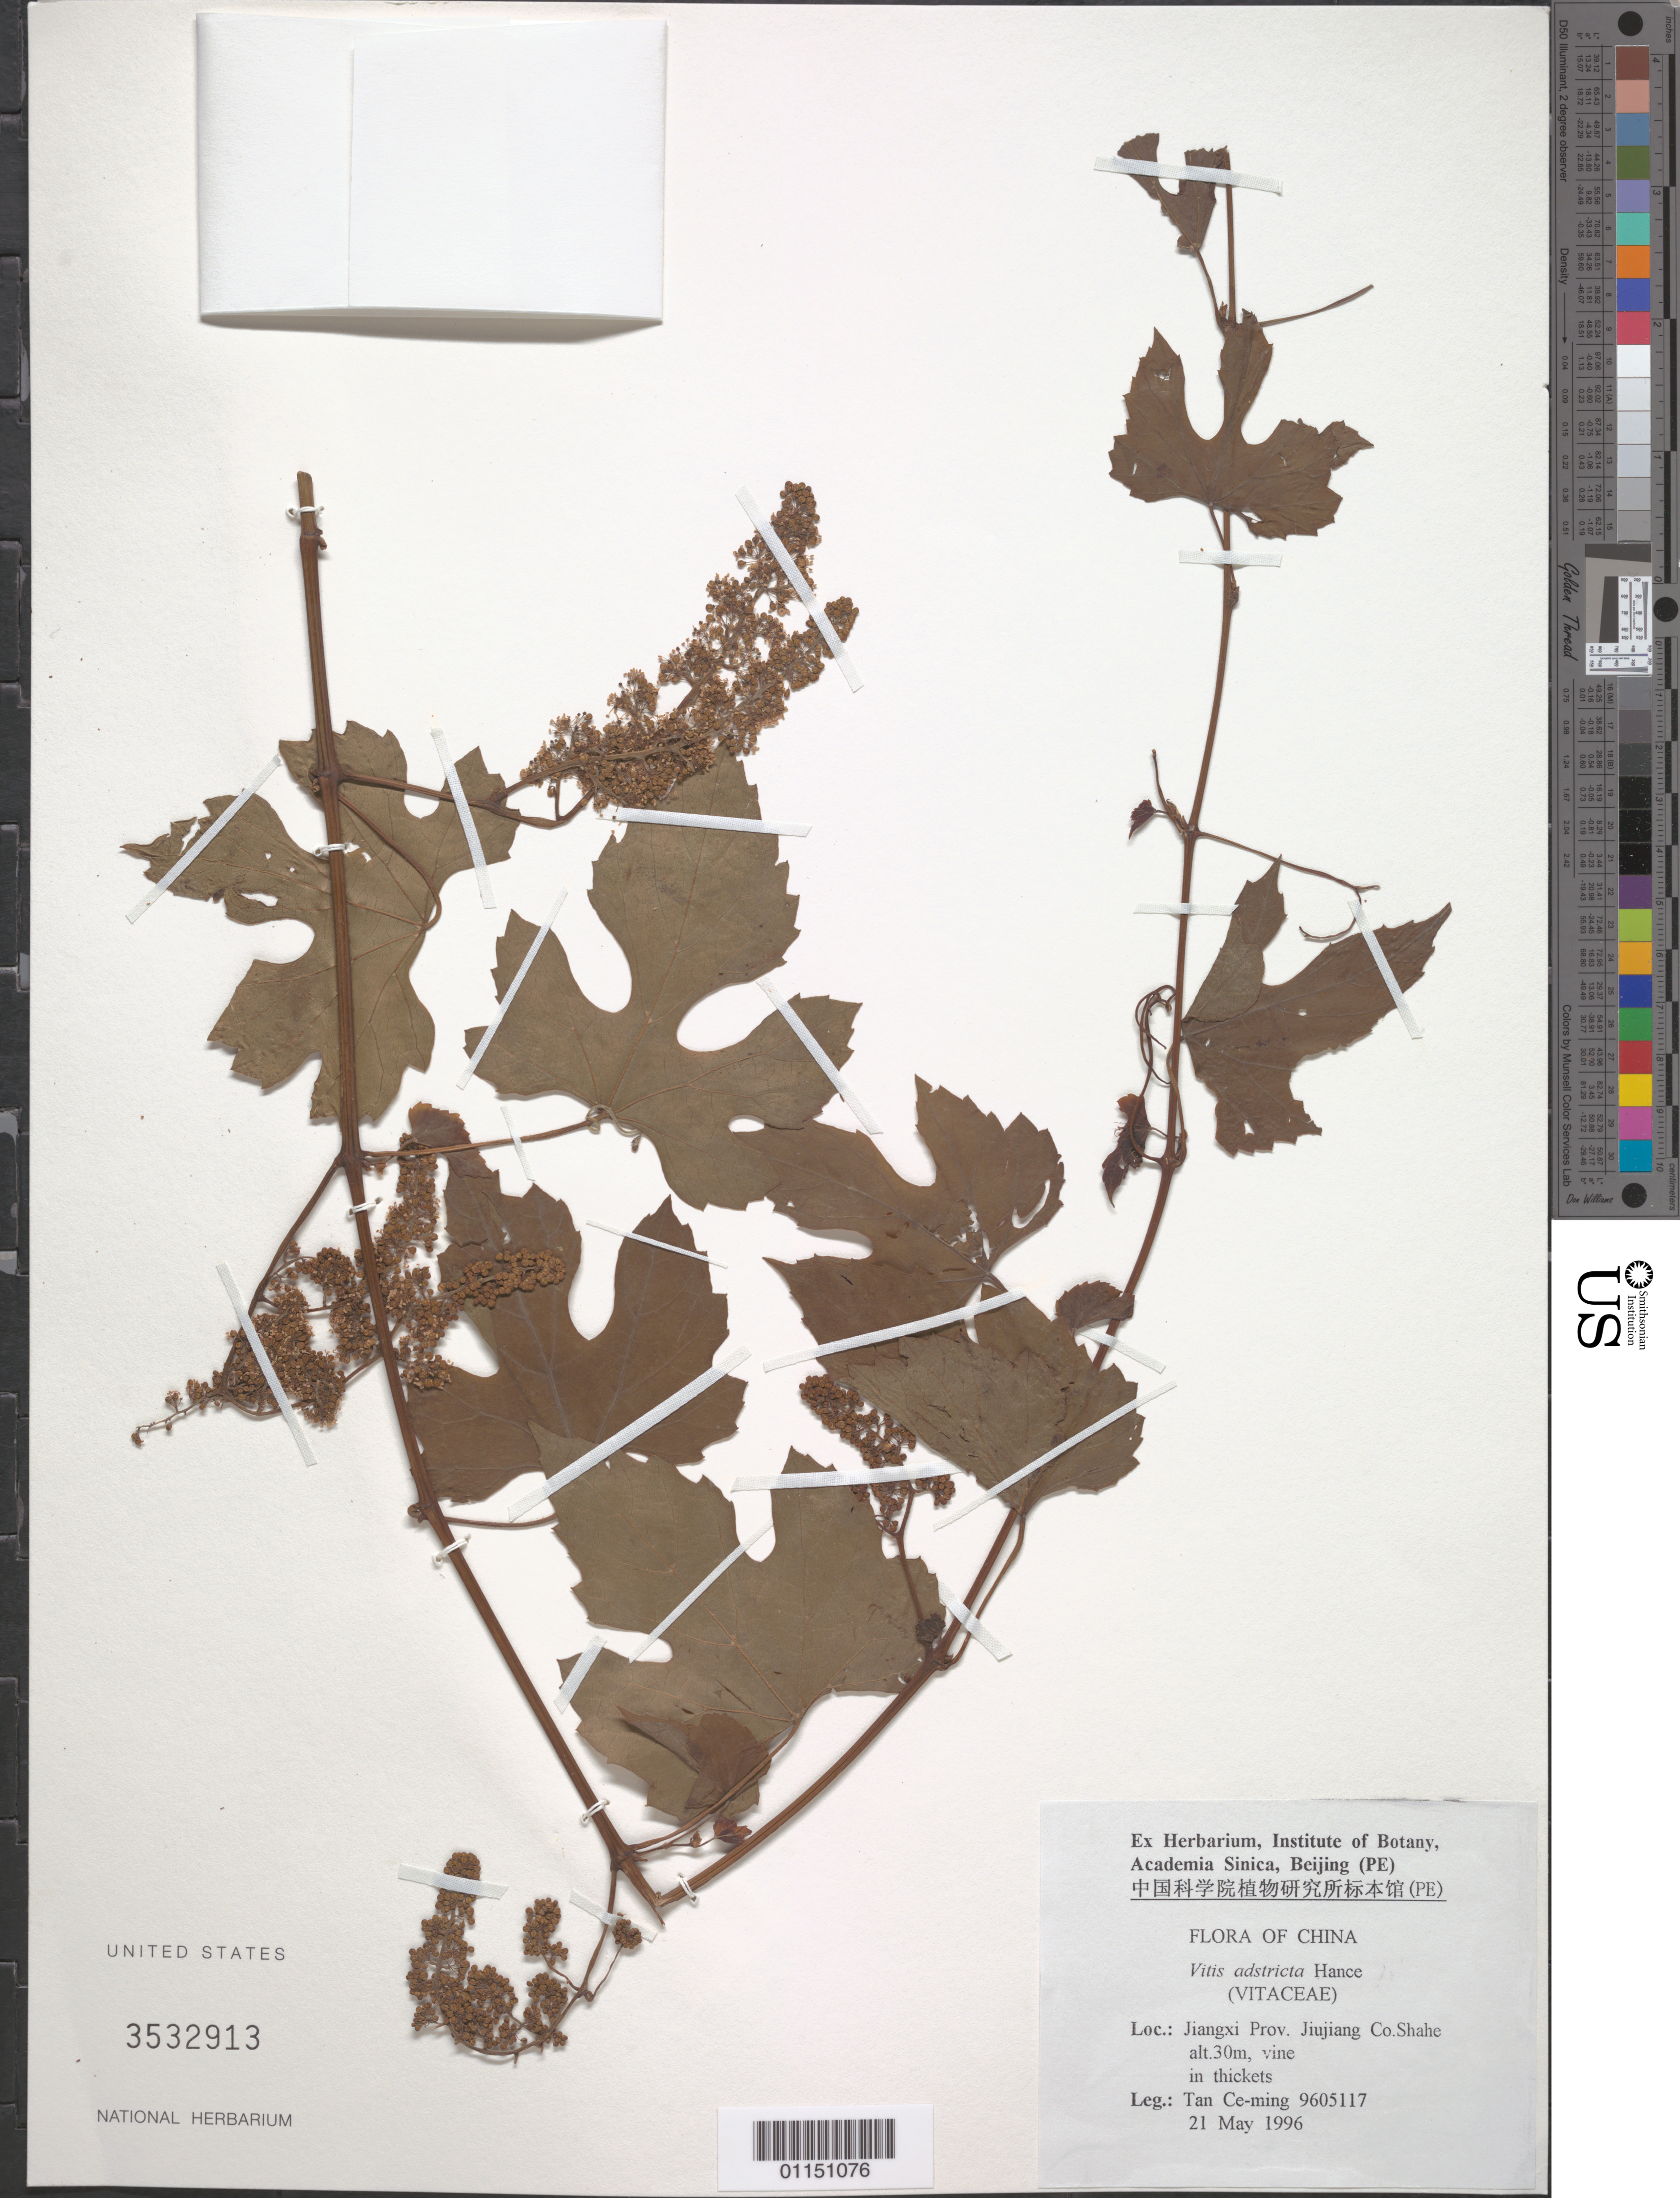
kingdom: Plantae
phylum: Tracheophyta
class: Magnoliopsida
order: Vitales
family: Vitaceae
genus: Vitis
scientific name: Vitis adstricta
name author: Hance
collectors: Tam Ce-Ming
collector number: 9605117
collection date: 1996-05-21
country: China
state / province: Jiangxi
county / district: Jiujiang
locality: Shahe.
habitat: Vine in thickets.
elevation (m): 30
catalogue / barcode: US 3532913